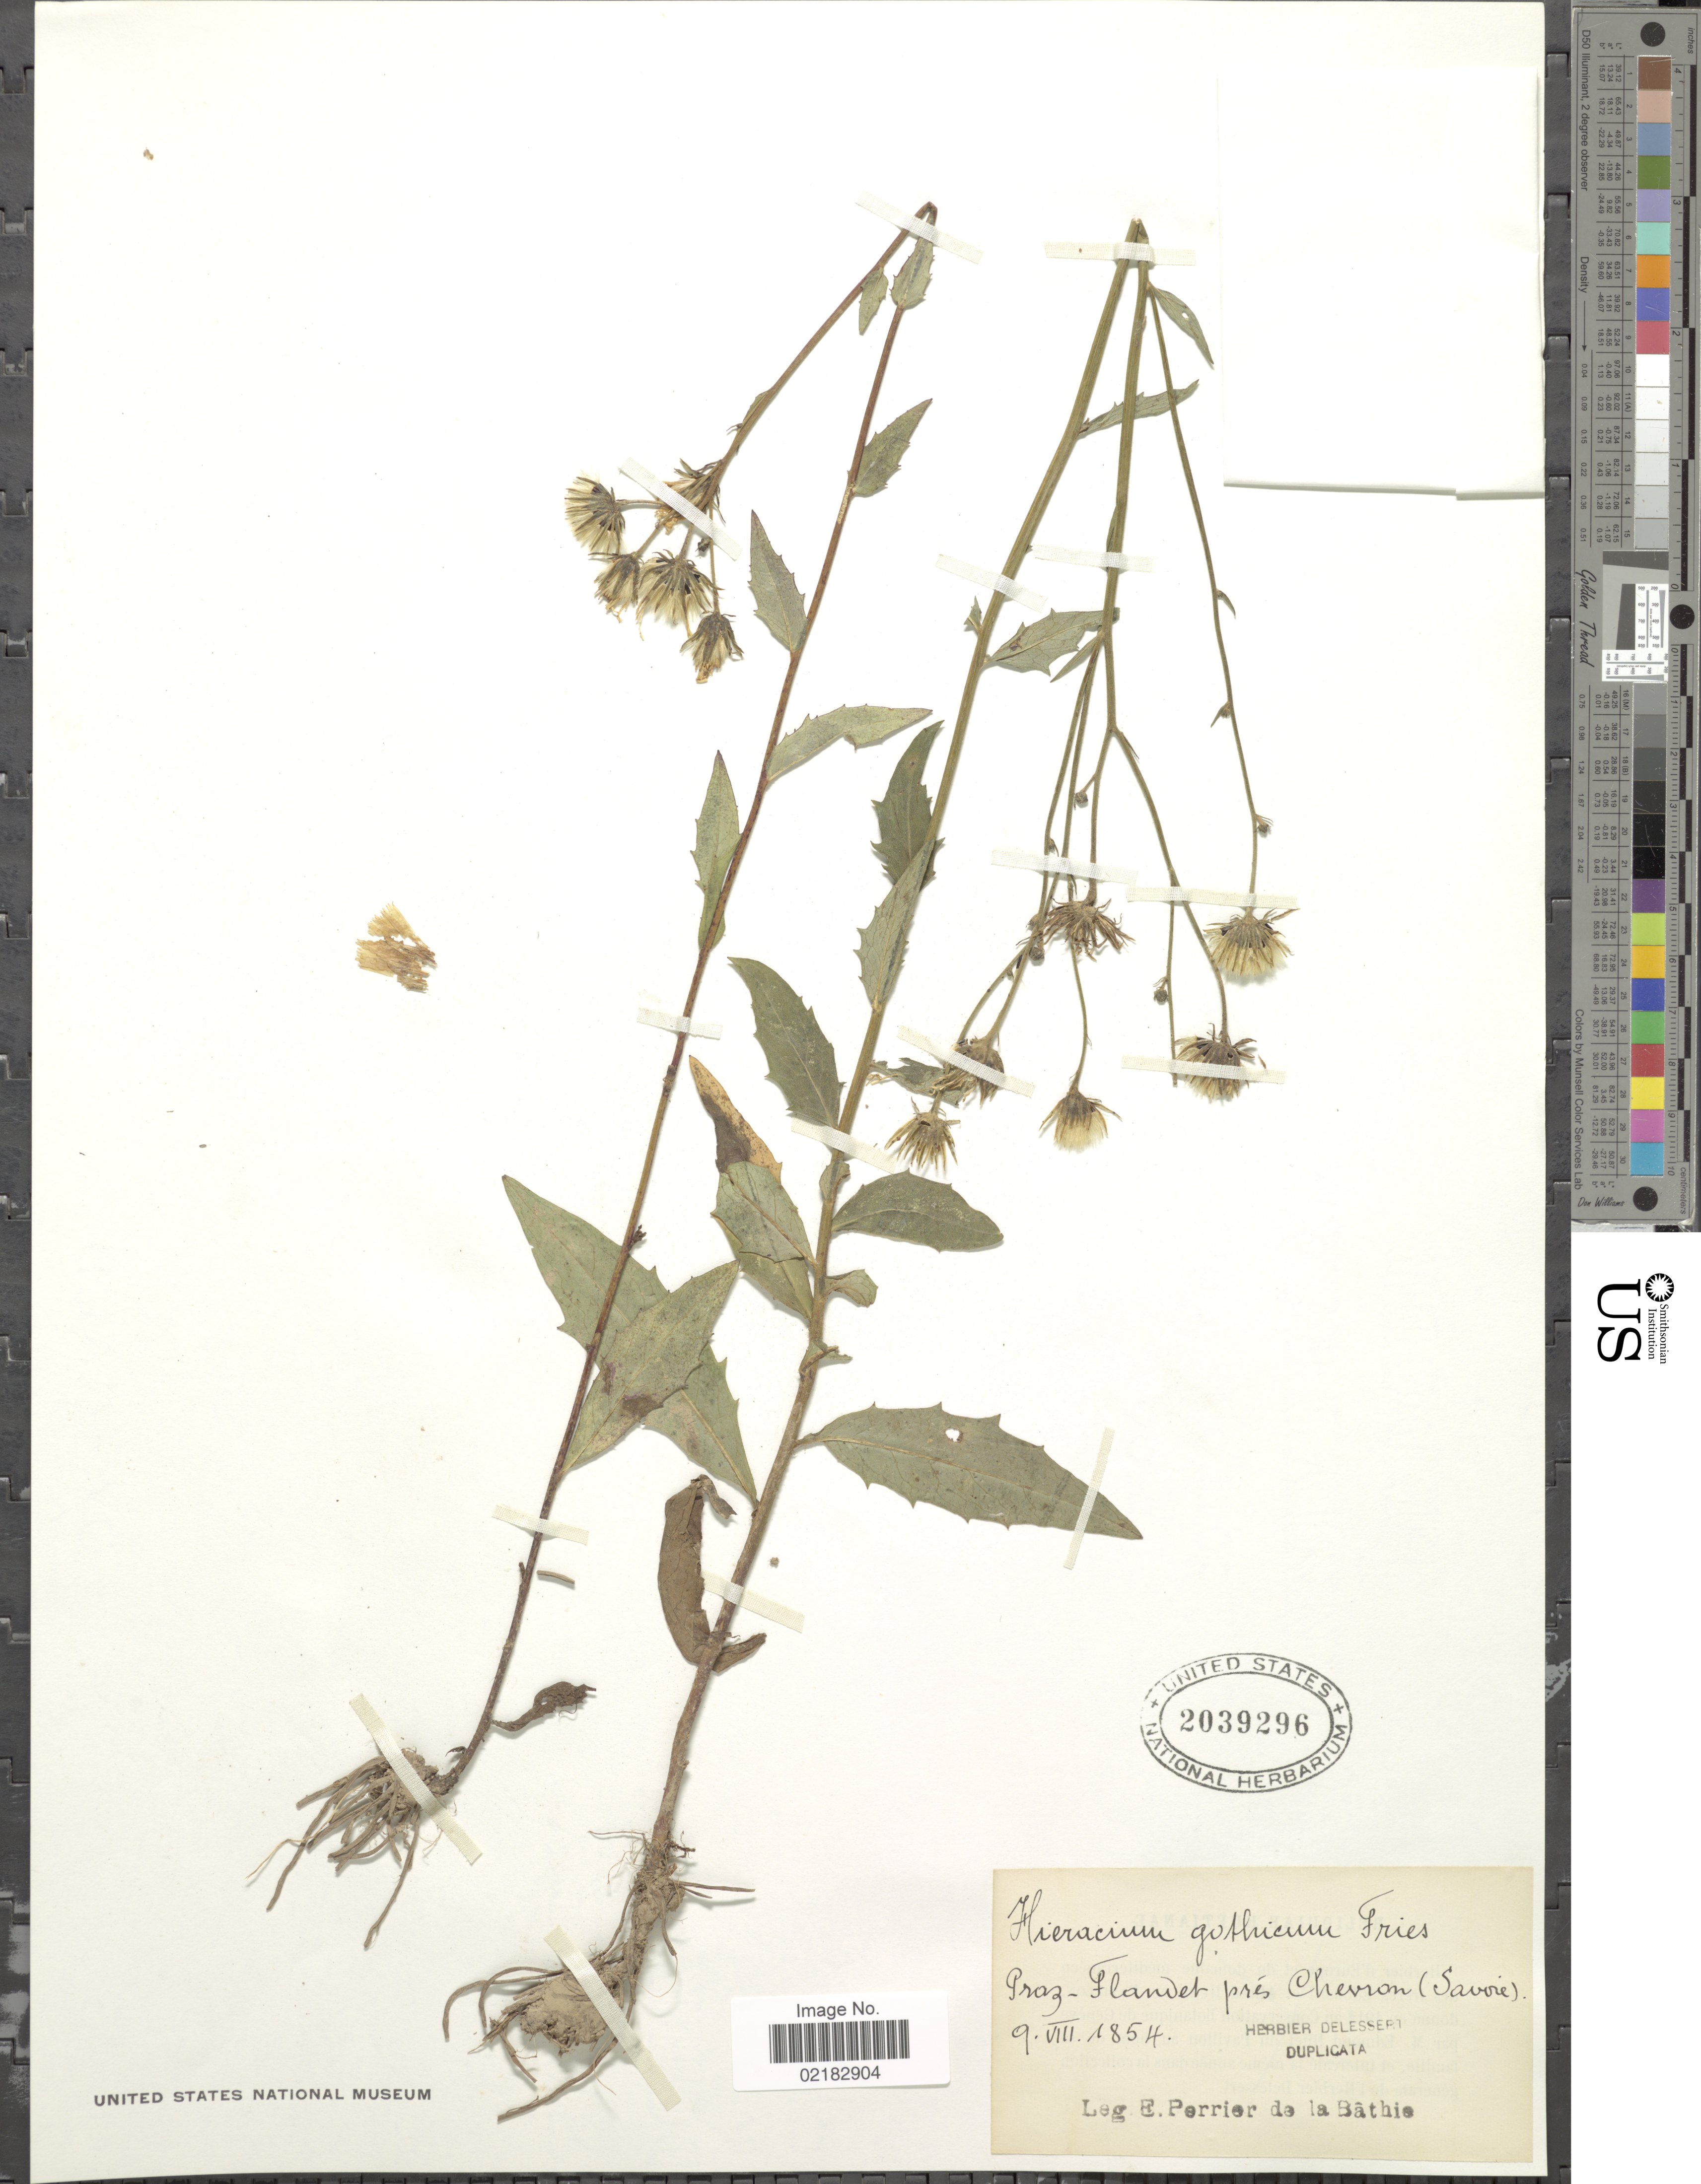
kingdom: Plantae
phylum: Tracheophyta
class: Magnoliopsida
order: Asterales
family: Asteraceae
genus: Hieracium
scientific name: Hieracium laevigatum subsp. gothicum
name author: (Fr.) Čelak.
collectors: E. Perrier de la Bâthie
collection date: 1854-08-09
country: France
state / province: Auvergne-Rhône-Alpes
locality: Praz-Flandet pres Chevron (Savoie)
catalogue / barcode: US 2039296